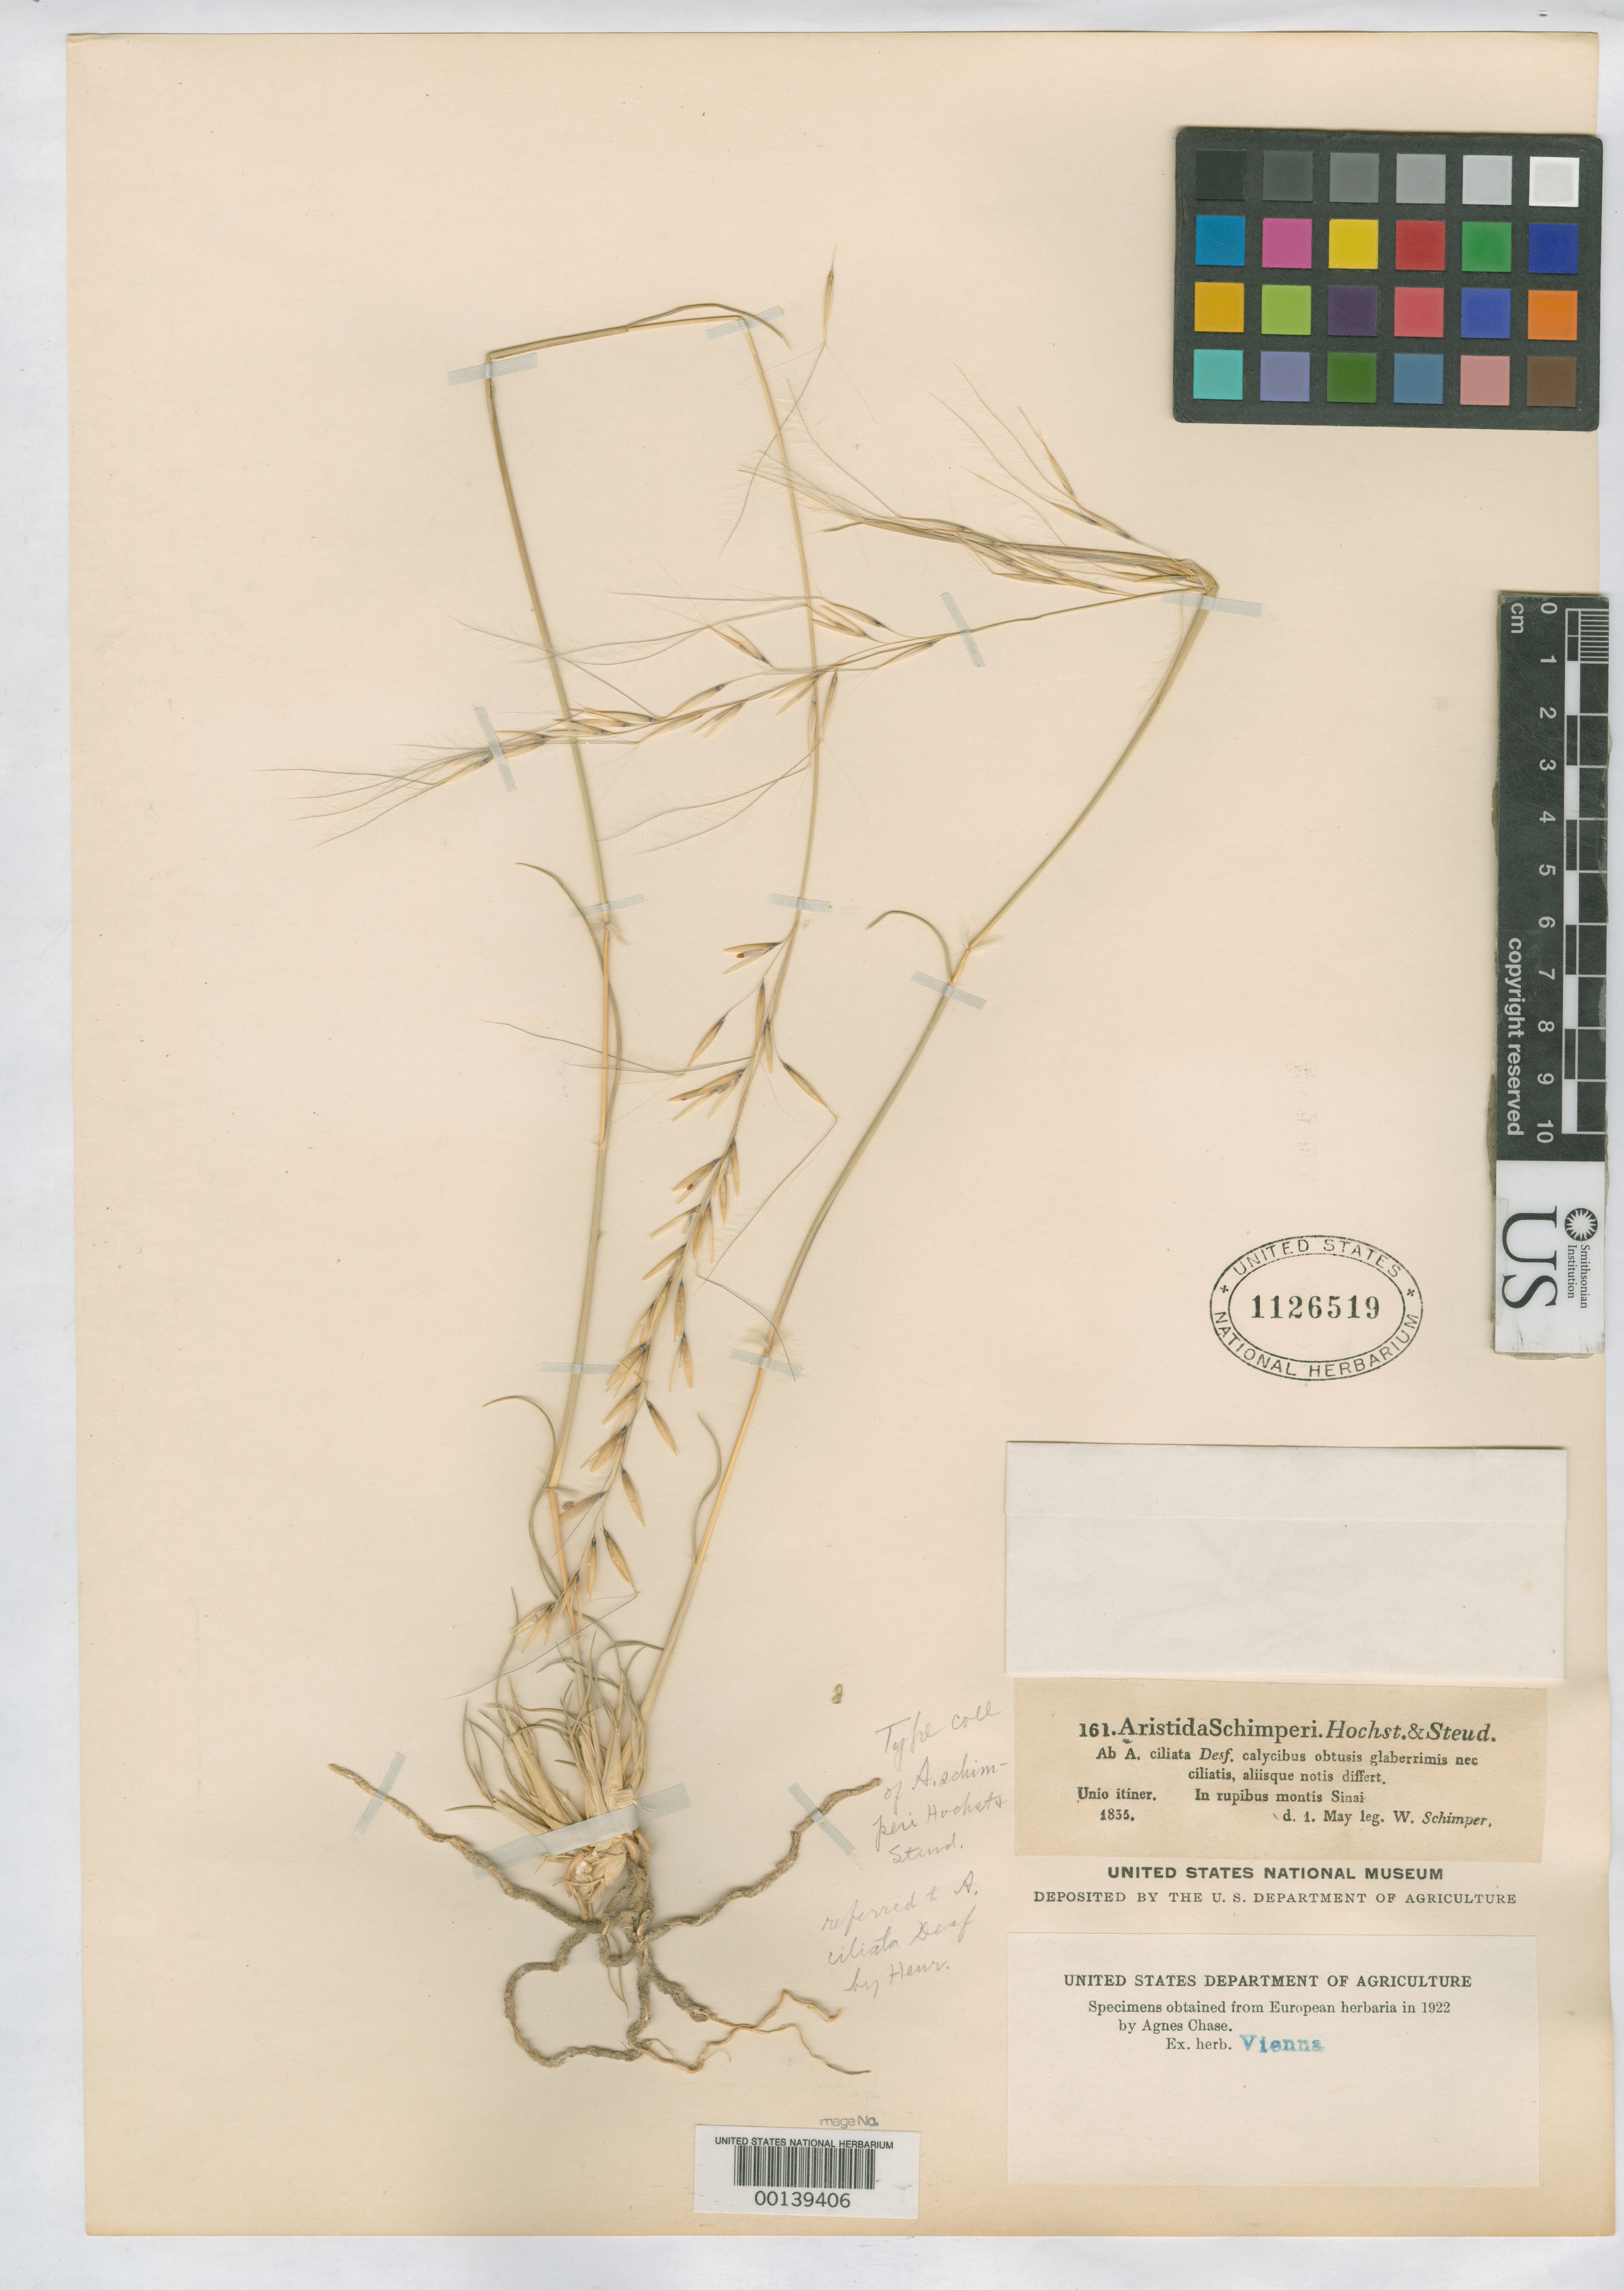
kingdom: Plantae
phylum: Tracheophyta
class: Liliopsida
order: Poales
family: Poaceae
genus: Aristida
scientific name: Aristida schimperi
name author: Hochst. & Steud. ex Steud.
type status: Isotype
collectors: W. P. Schimper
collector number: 161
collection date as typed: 01 May 1835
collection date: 1835-05-01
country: Egypt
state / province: Janub Sina'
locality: Mount Sinai.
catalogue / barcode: US 1126519